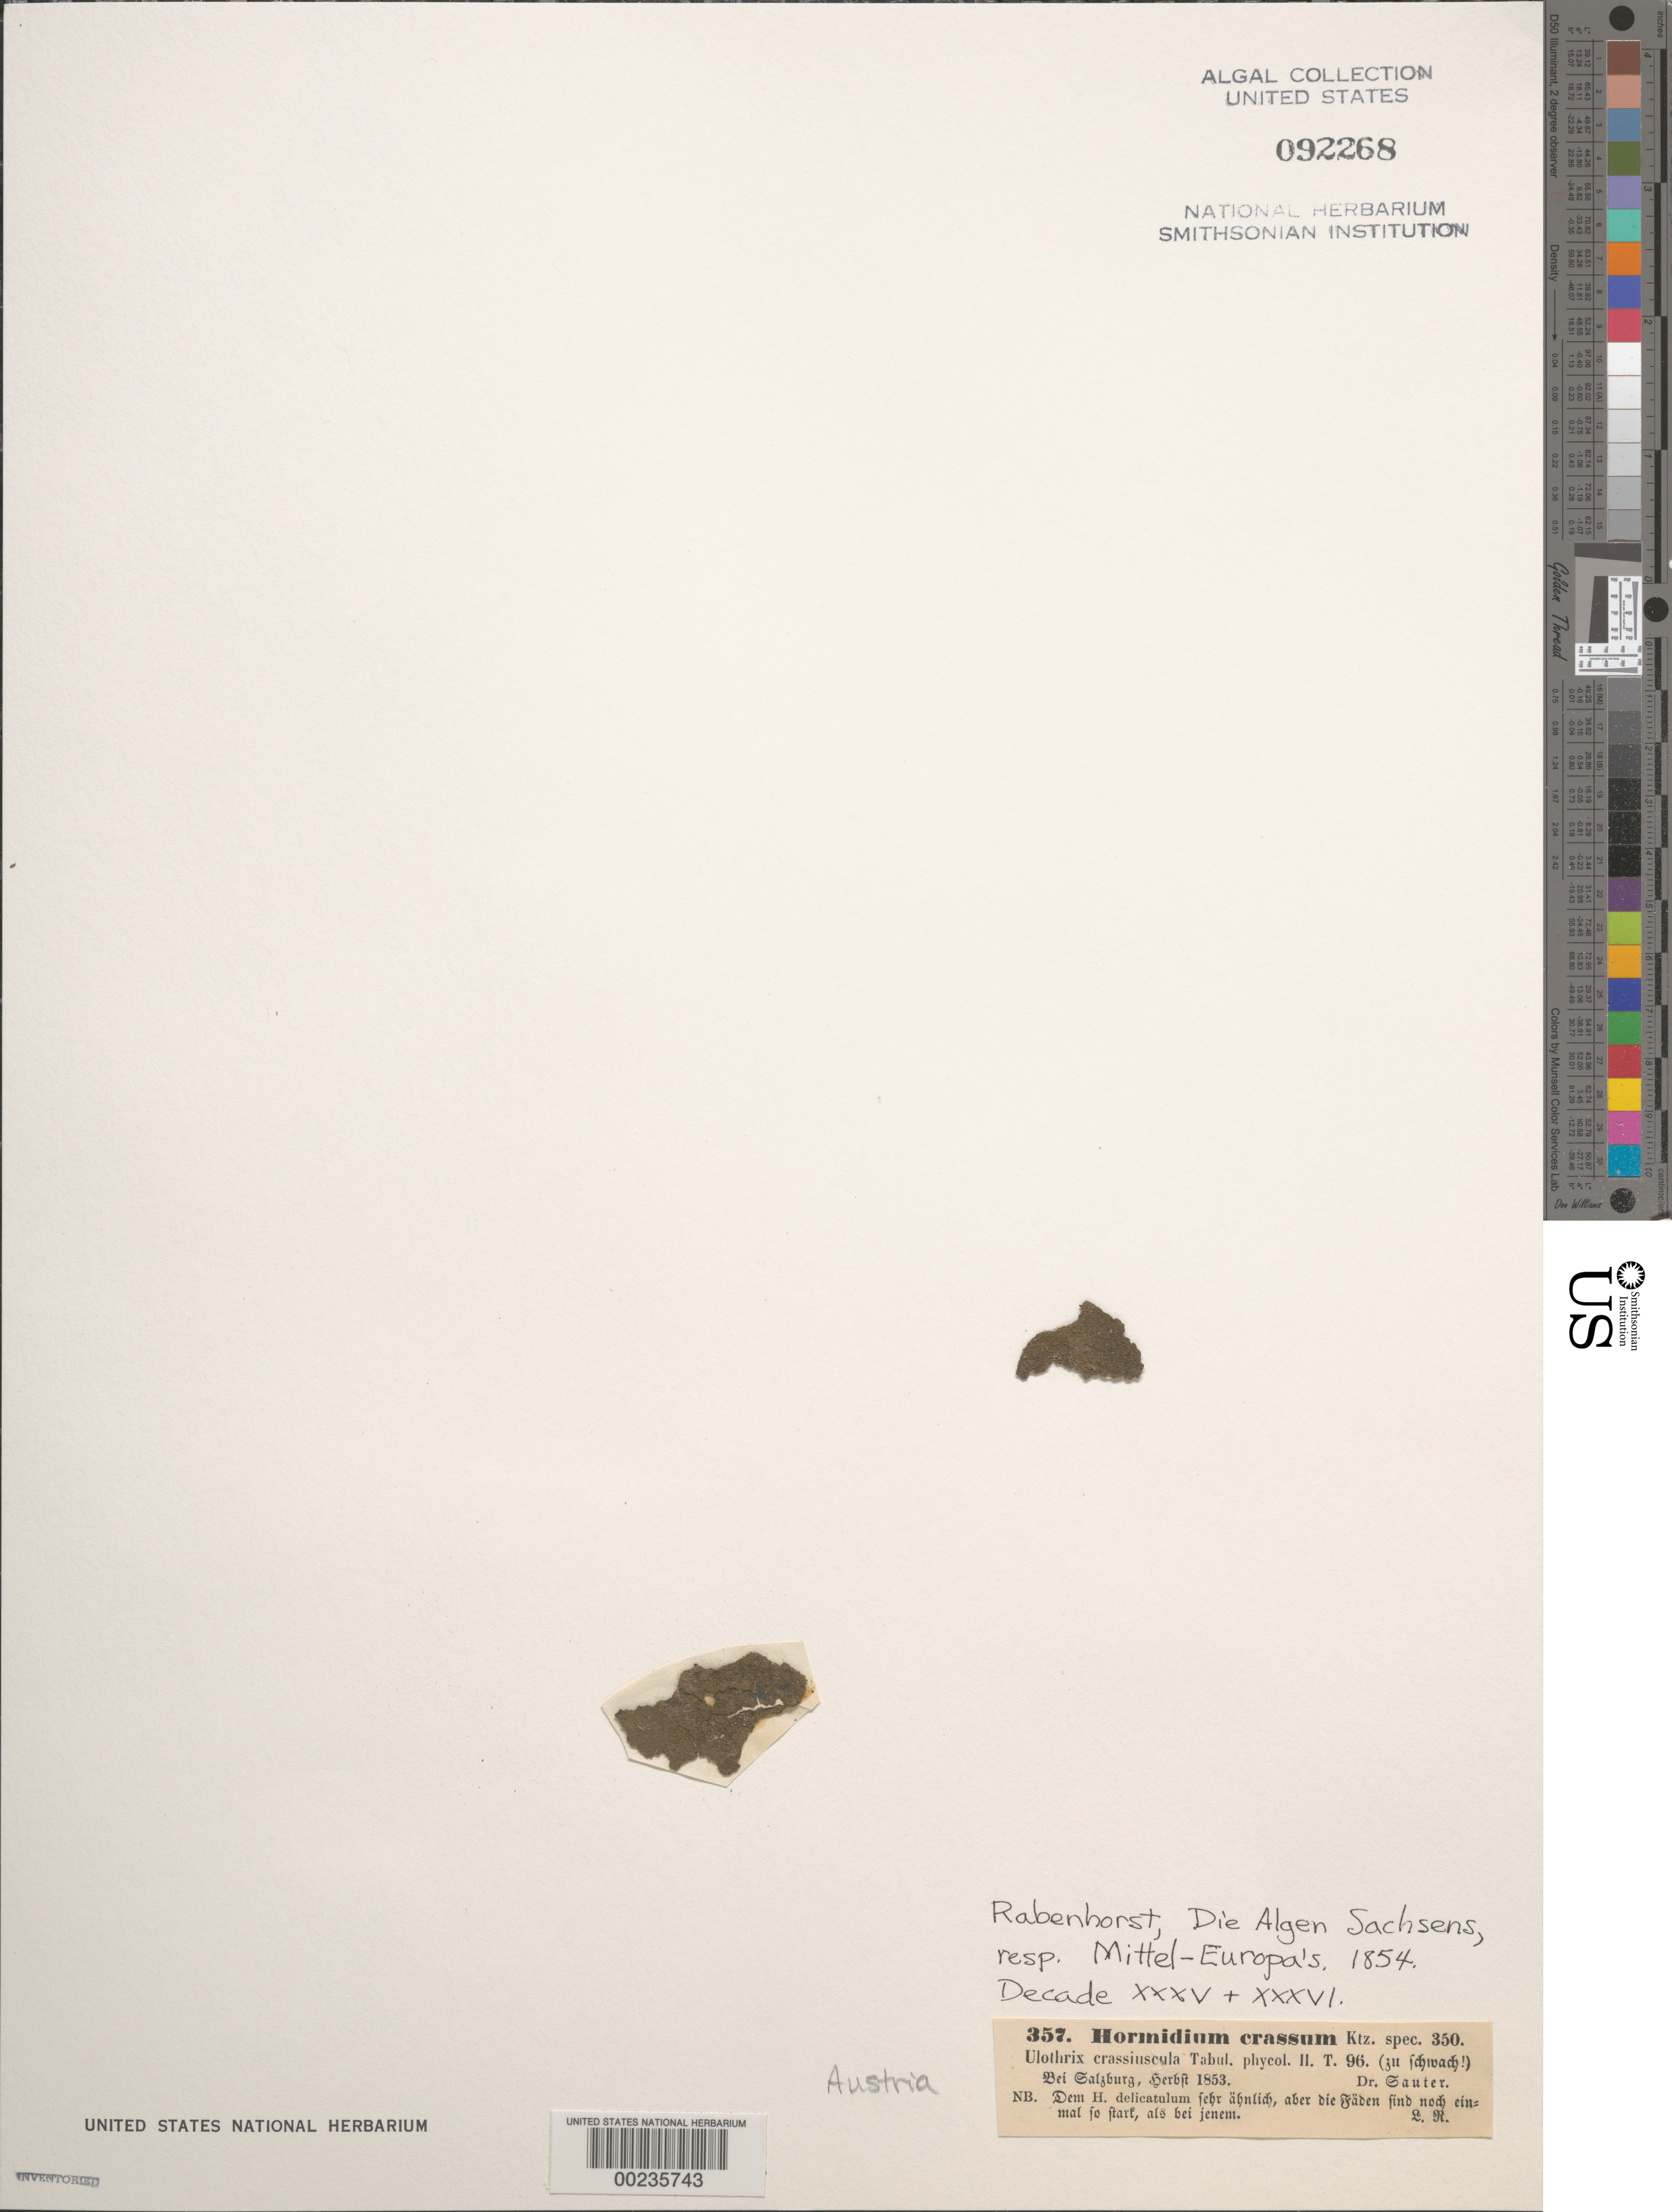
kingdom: Plantae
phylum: Chlorophyta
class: Trebouxiophyceae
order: Prasiolales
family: Prasiolaceae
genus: Hormidium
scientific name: Hormidium parietinum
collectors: -. Sauter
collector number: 357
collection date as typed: Fal 1853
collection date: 1853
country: Austria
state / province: Salzburg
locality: Near Salzburg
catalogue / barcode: US 92268